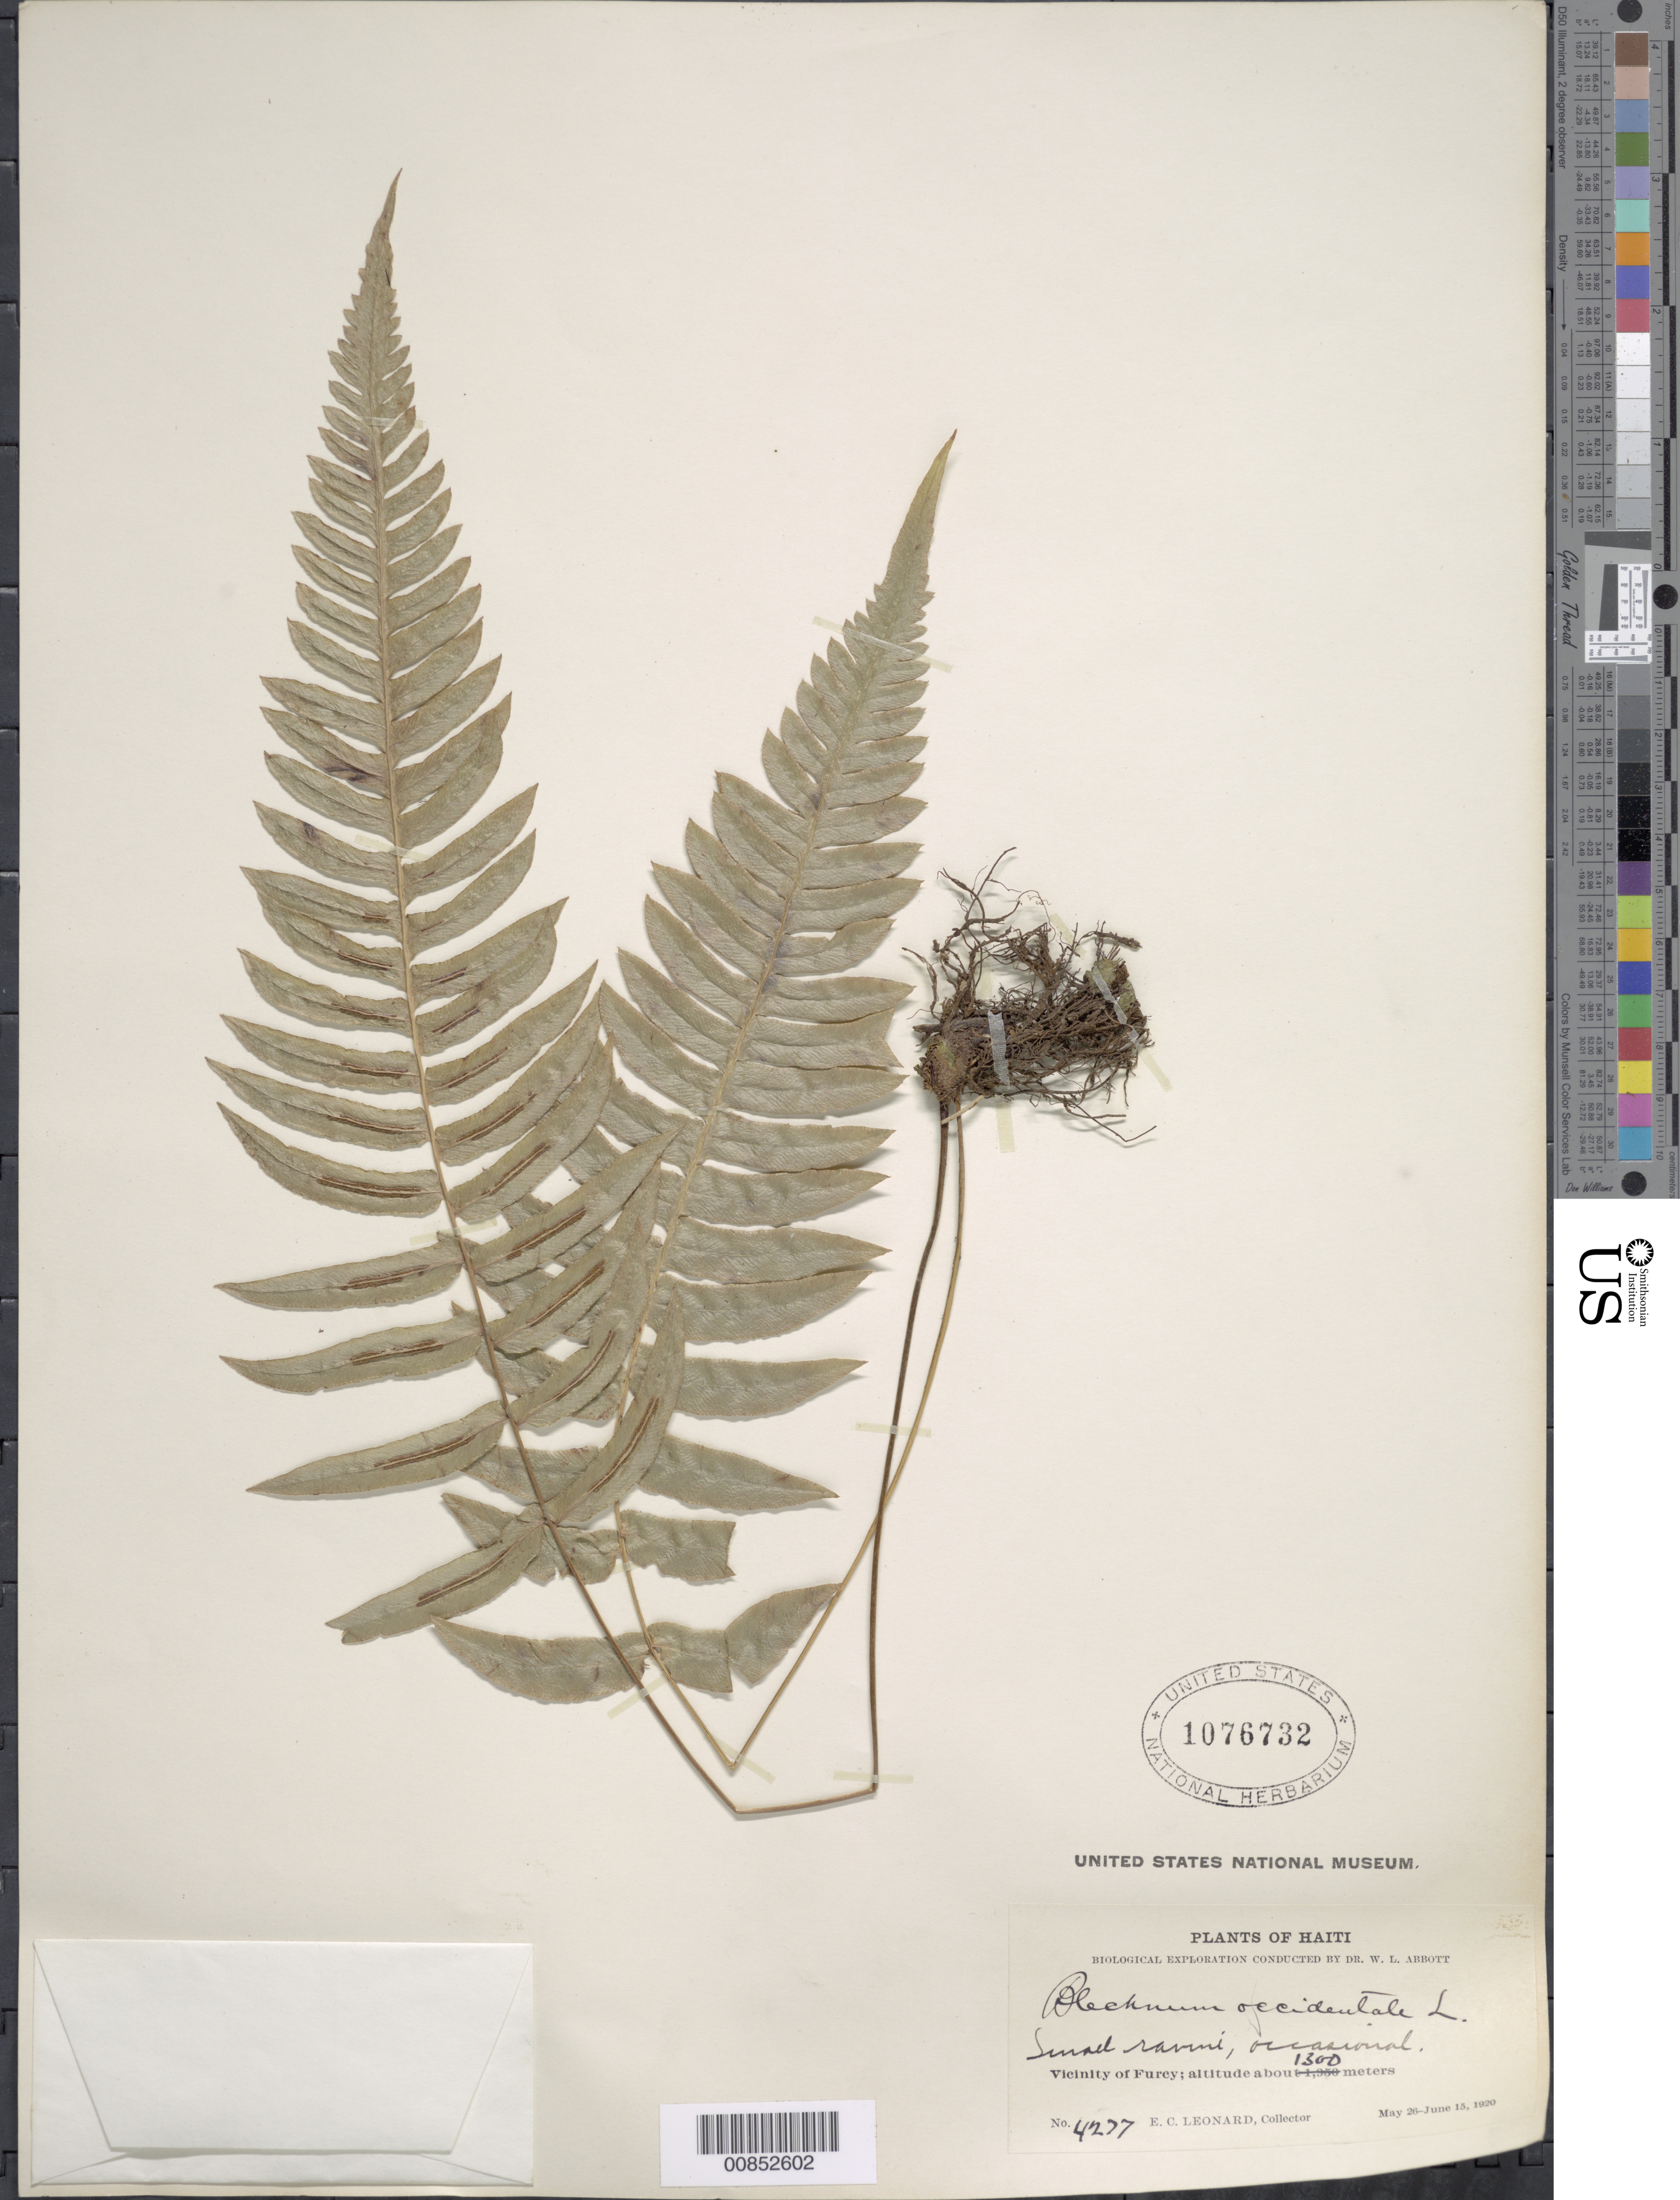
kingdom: Plantae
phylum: Tracheophyta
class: Polypodiopsida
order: Polypodiales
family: Blechnaceae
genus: Blechnum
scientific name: Blechnum occidentale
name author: L.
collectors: E. C. Leonard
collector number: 4277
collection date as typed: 26 May 1920 to 15 Jun 1920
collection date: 1920-05-26/1920-06-15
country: Haiti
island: Hispaniola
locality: Furcy vicinity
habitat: Small ravine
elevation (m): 1300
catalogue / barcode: US 1076732